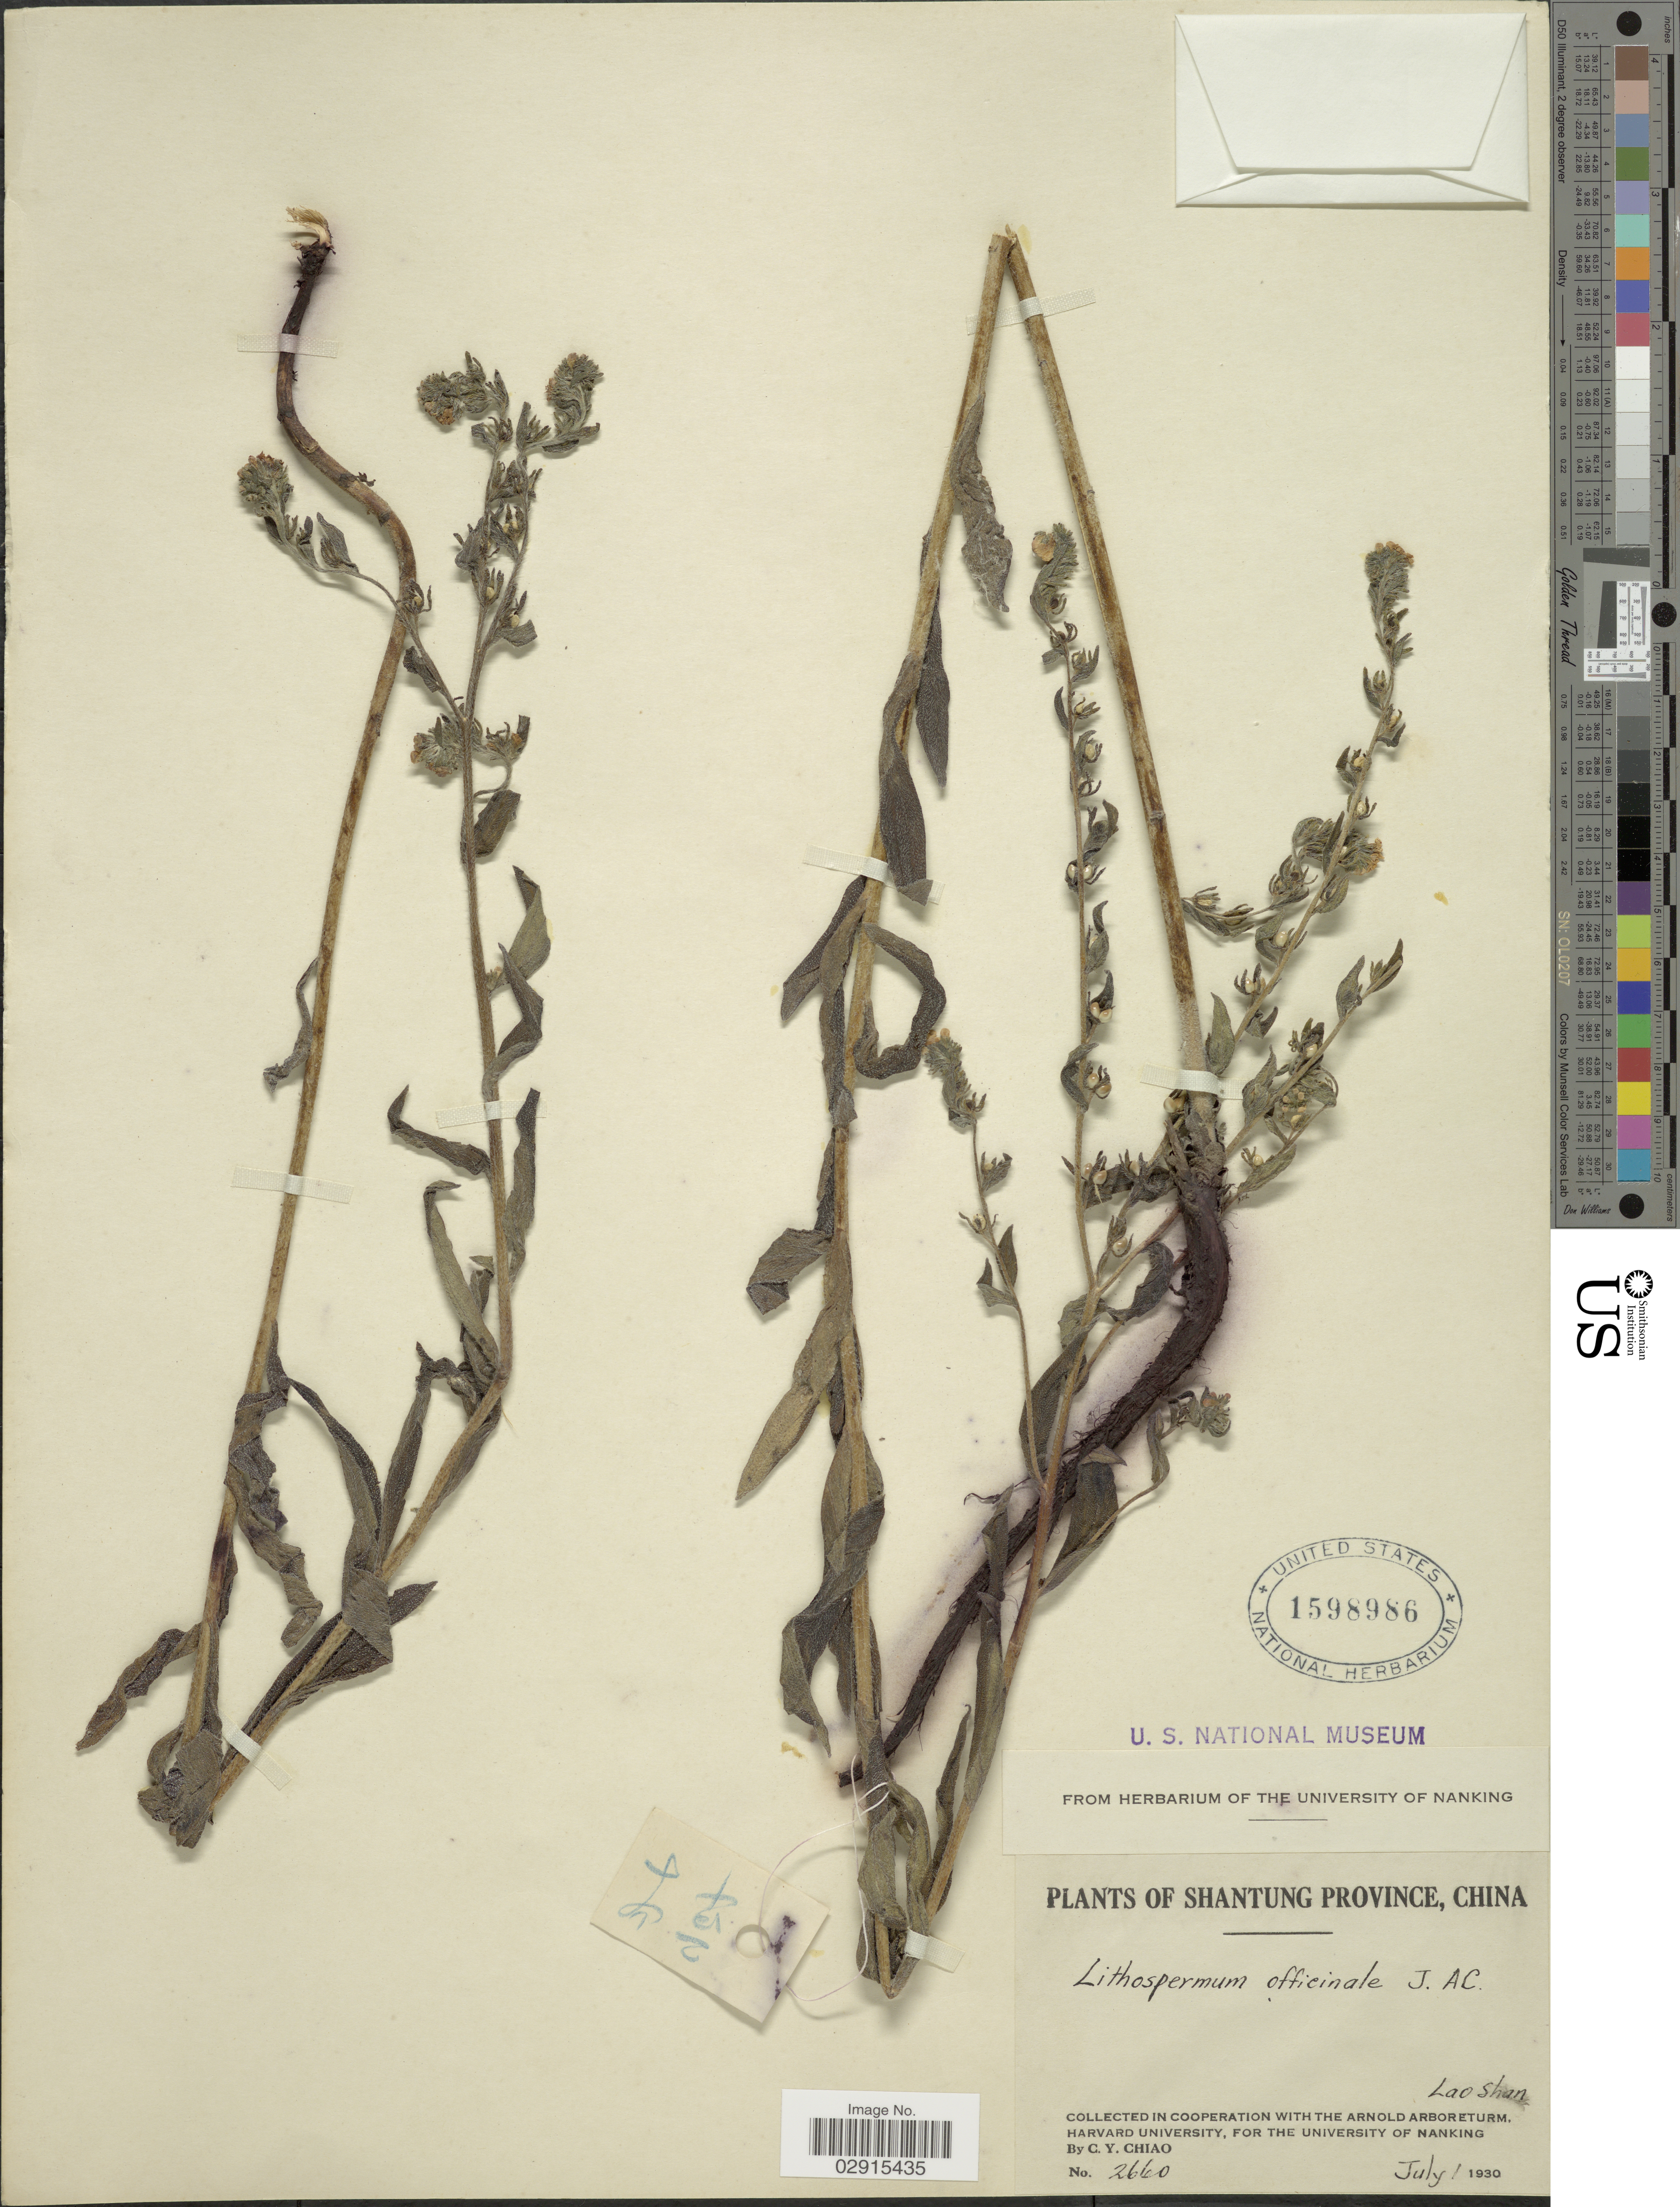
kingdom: Plantae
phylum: Tracheophyta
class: Magnoliopsida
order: Boraginales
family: Boraginaceae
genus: Lithospermum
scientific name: Lithospermum officinale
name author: L.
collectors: C. Y. Chiao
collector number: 2660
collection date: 1930-07-01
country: China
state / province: Shandong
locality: Lao Shan. Shantung Province.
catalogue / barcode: US 1598986